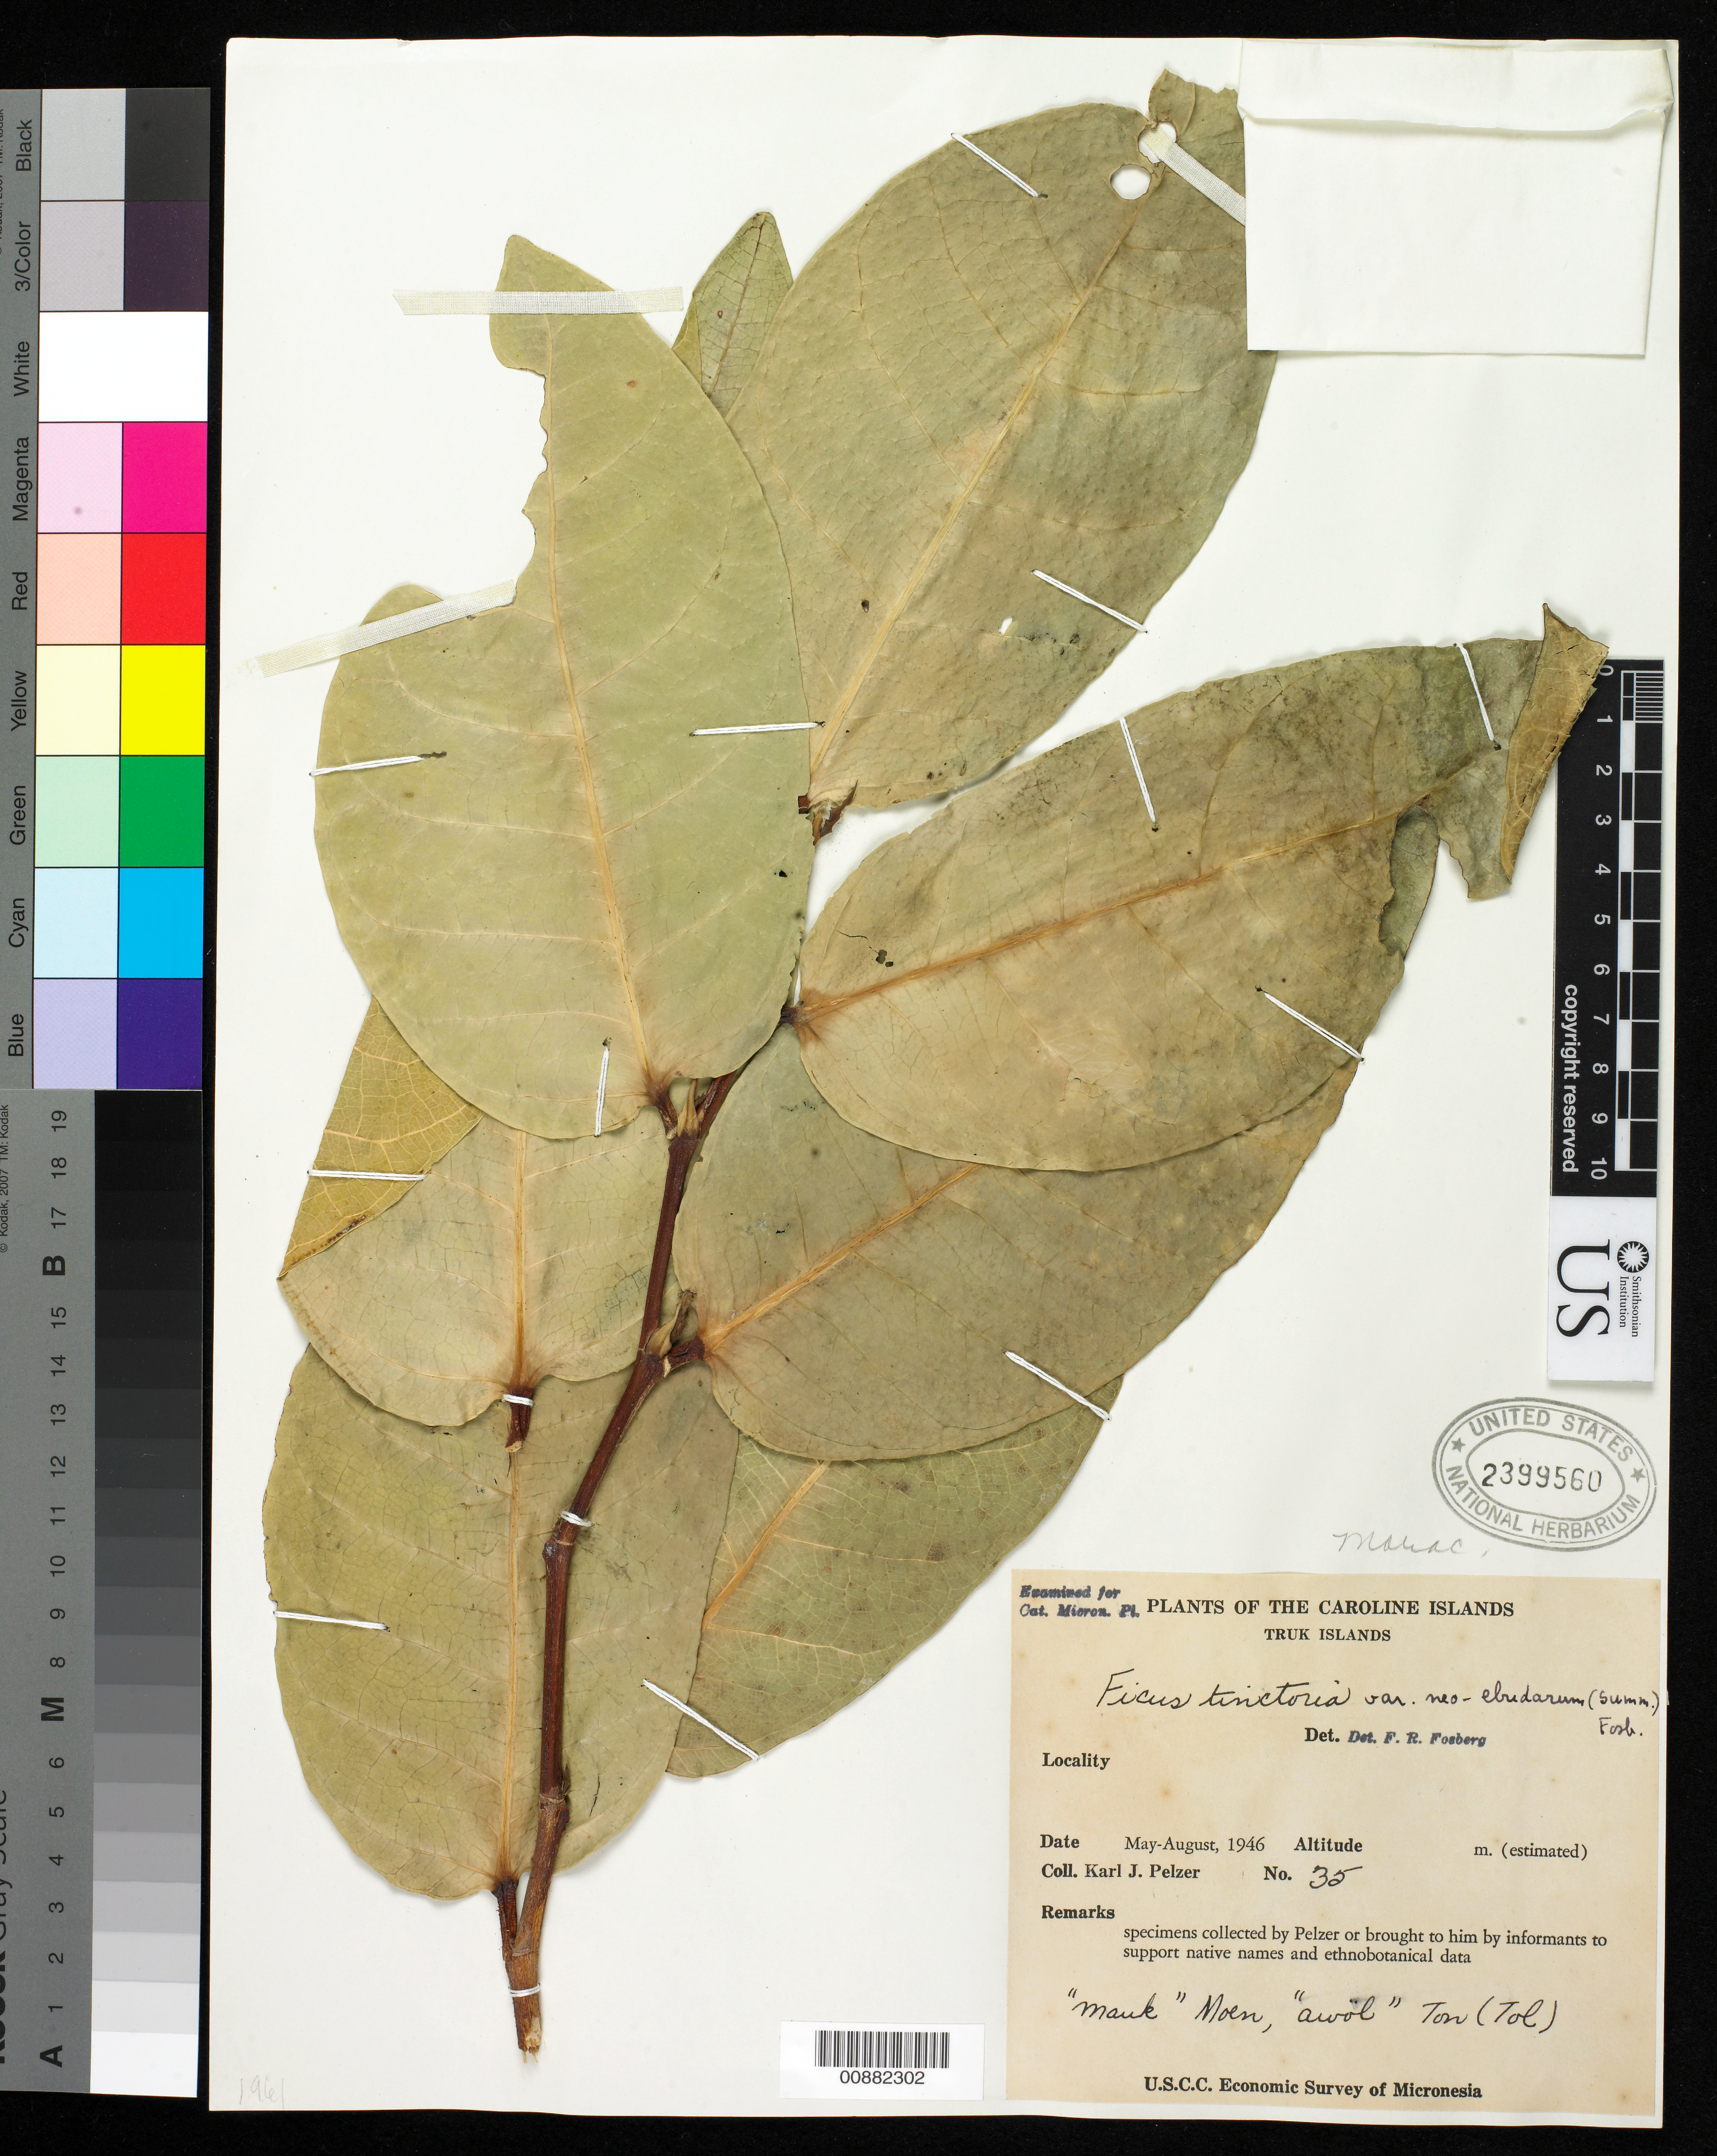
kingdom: Plantae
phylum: Tracheophyta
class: Magnoliopsida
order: Rosales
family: Moraceae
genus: Ficus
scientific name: Ficus tinctoria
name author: G. Forst.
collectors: K. J. Pelzer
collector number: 35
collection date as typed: May 1946 to Aug 1946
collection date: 1946-05/1946-08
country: Micronesia, Federated States of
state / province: Truk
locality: Truk islands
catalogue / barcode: US 2399560